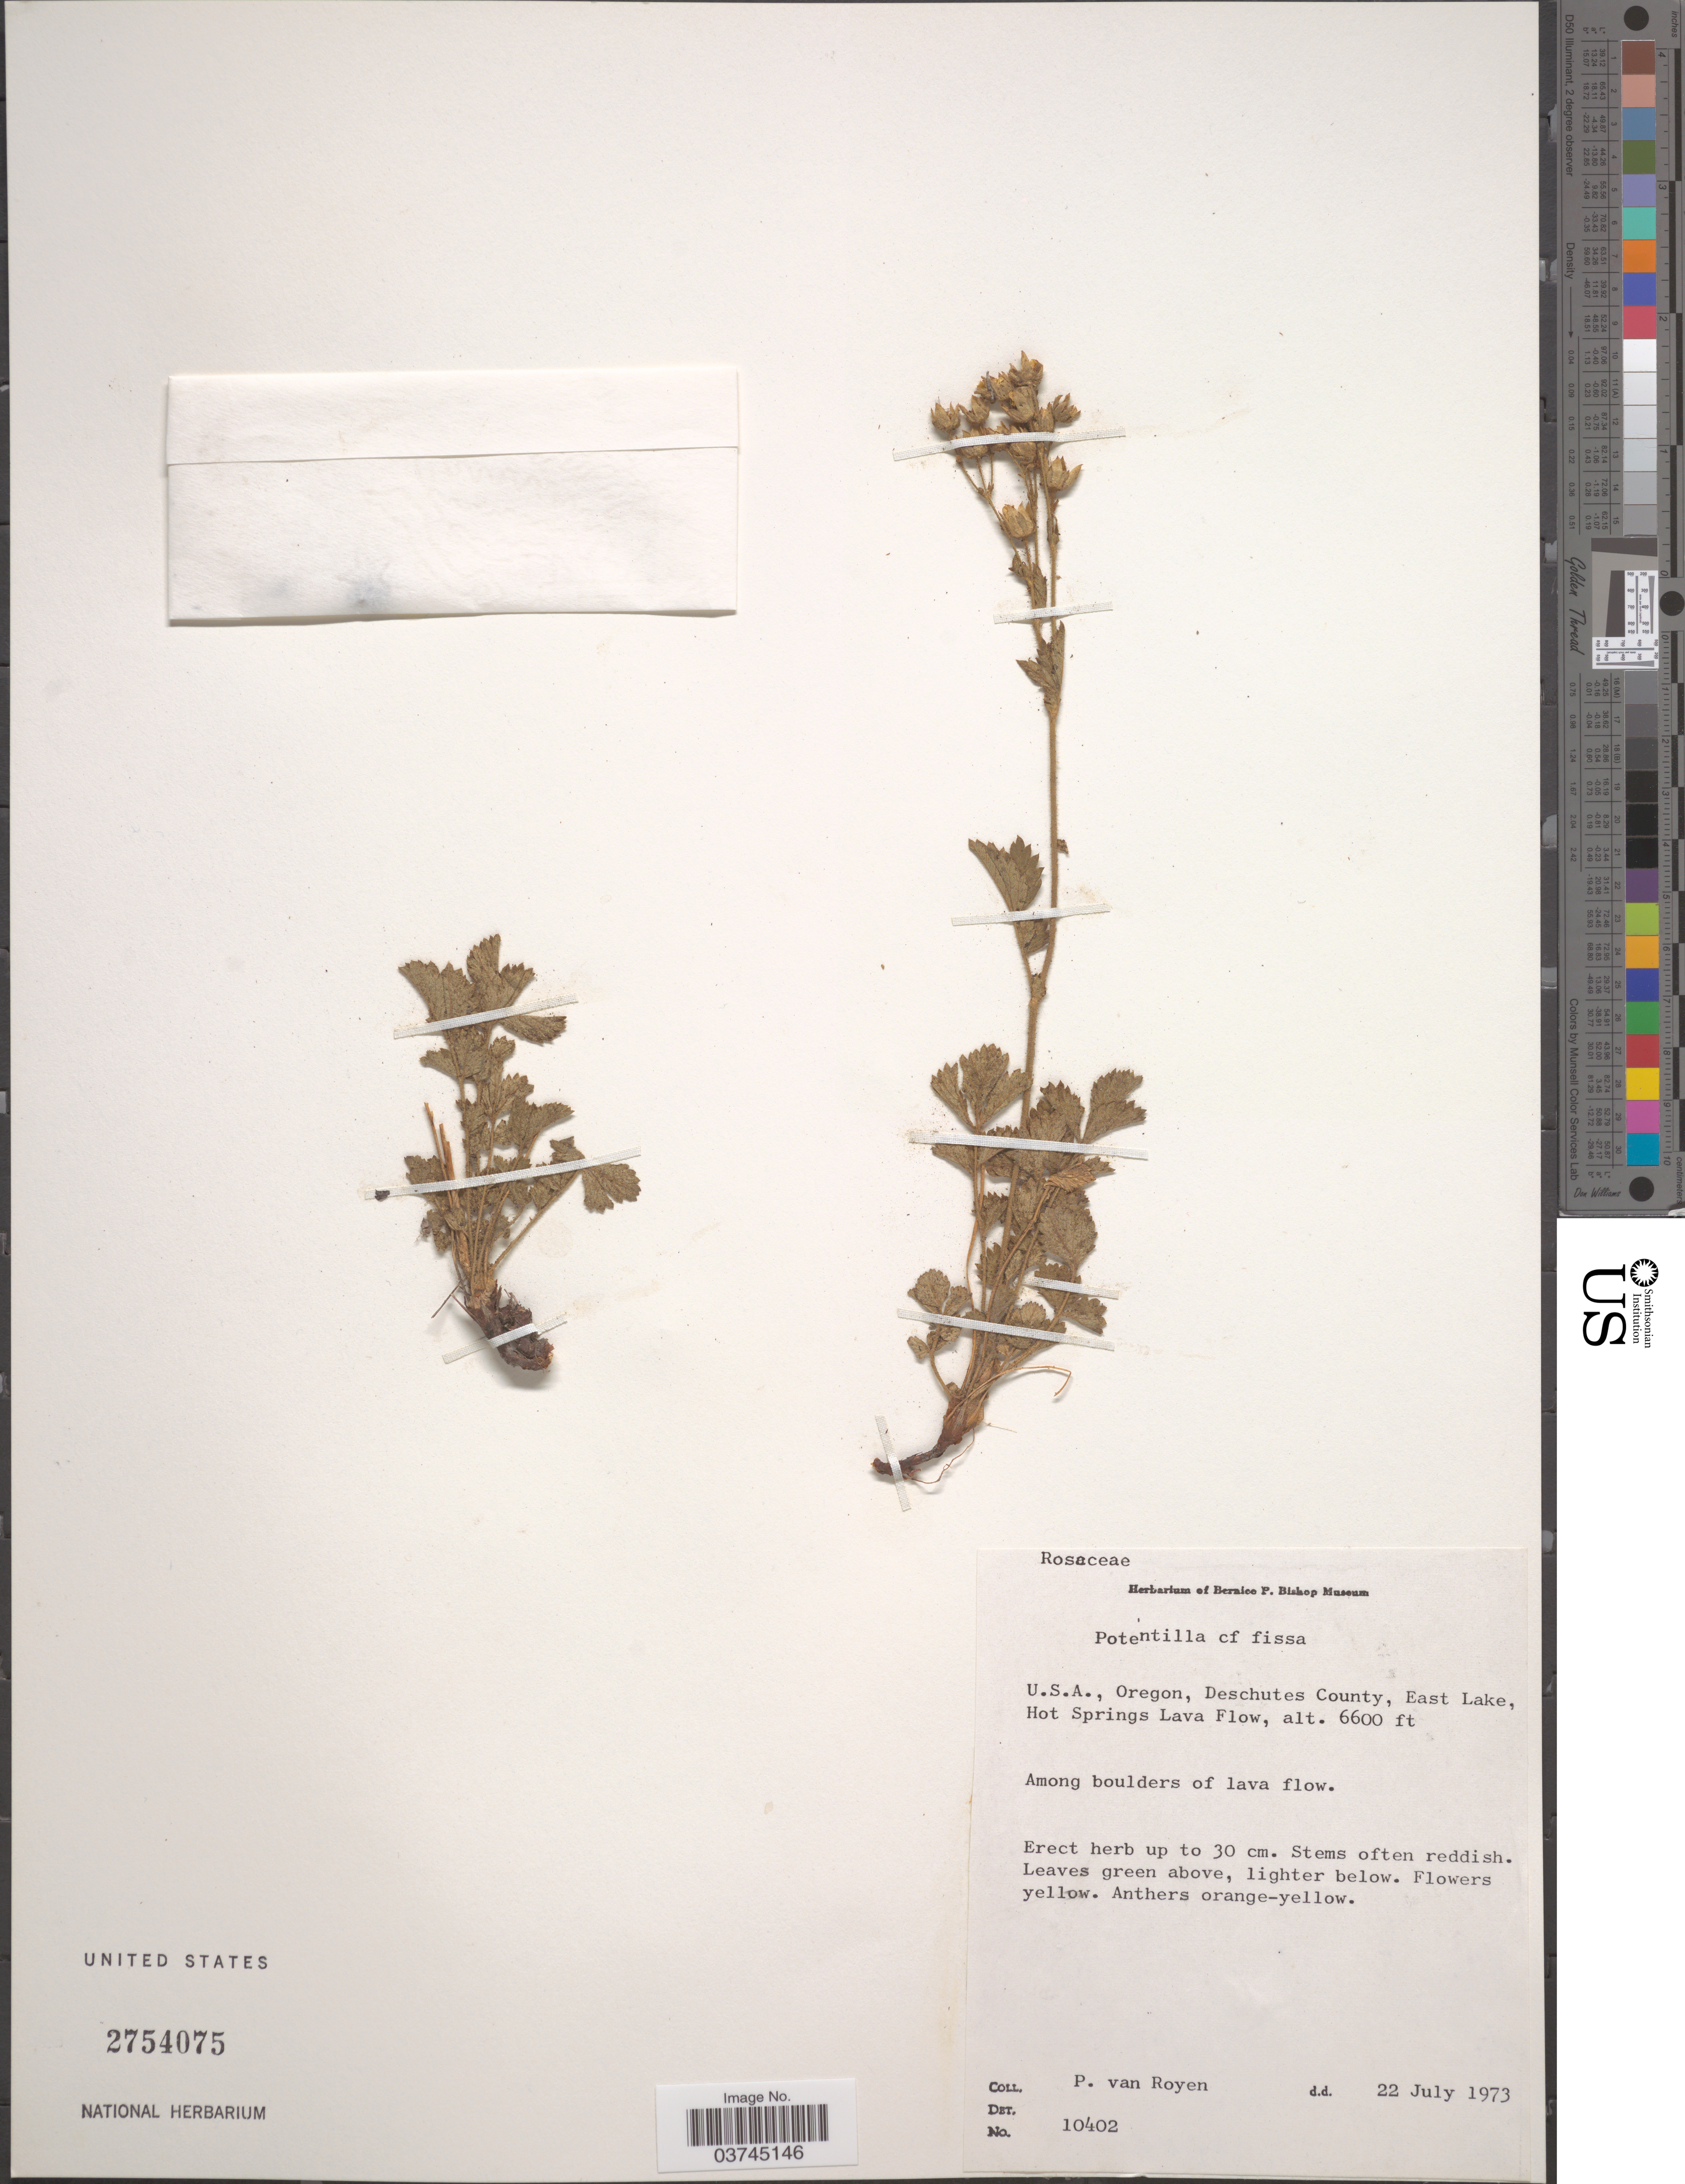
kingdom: Plantae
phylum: Tracheophyta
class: Magnoliopsida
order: Rosales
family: Rosaceae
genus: Drymocallis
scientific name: Drymocallis sp.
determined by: Strong, Mark T., (BOT), Smithsonian Institution - National Museum of Natural History (UNITED STATES)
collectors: P. van Royen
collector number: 10402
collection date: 1973-07-22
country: United States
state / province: Oregon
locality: Deschutes County, East Lake, Hot Springs Lava Flow.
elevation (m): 2012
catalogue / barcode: US 2754075